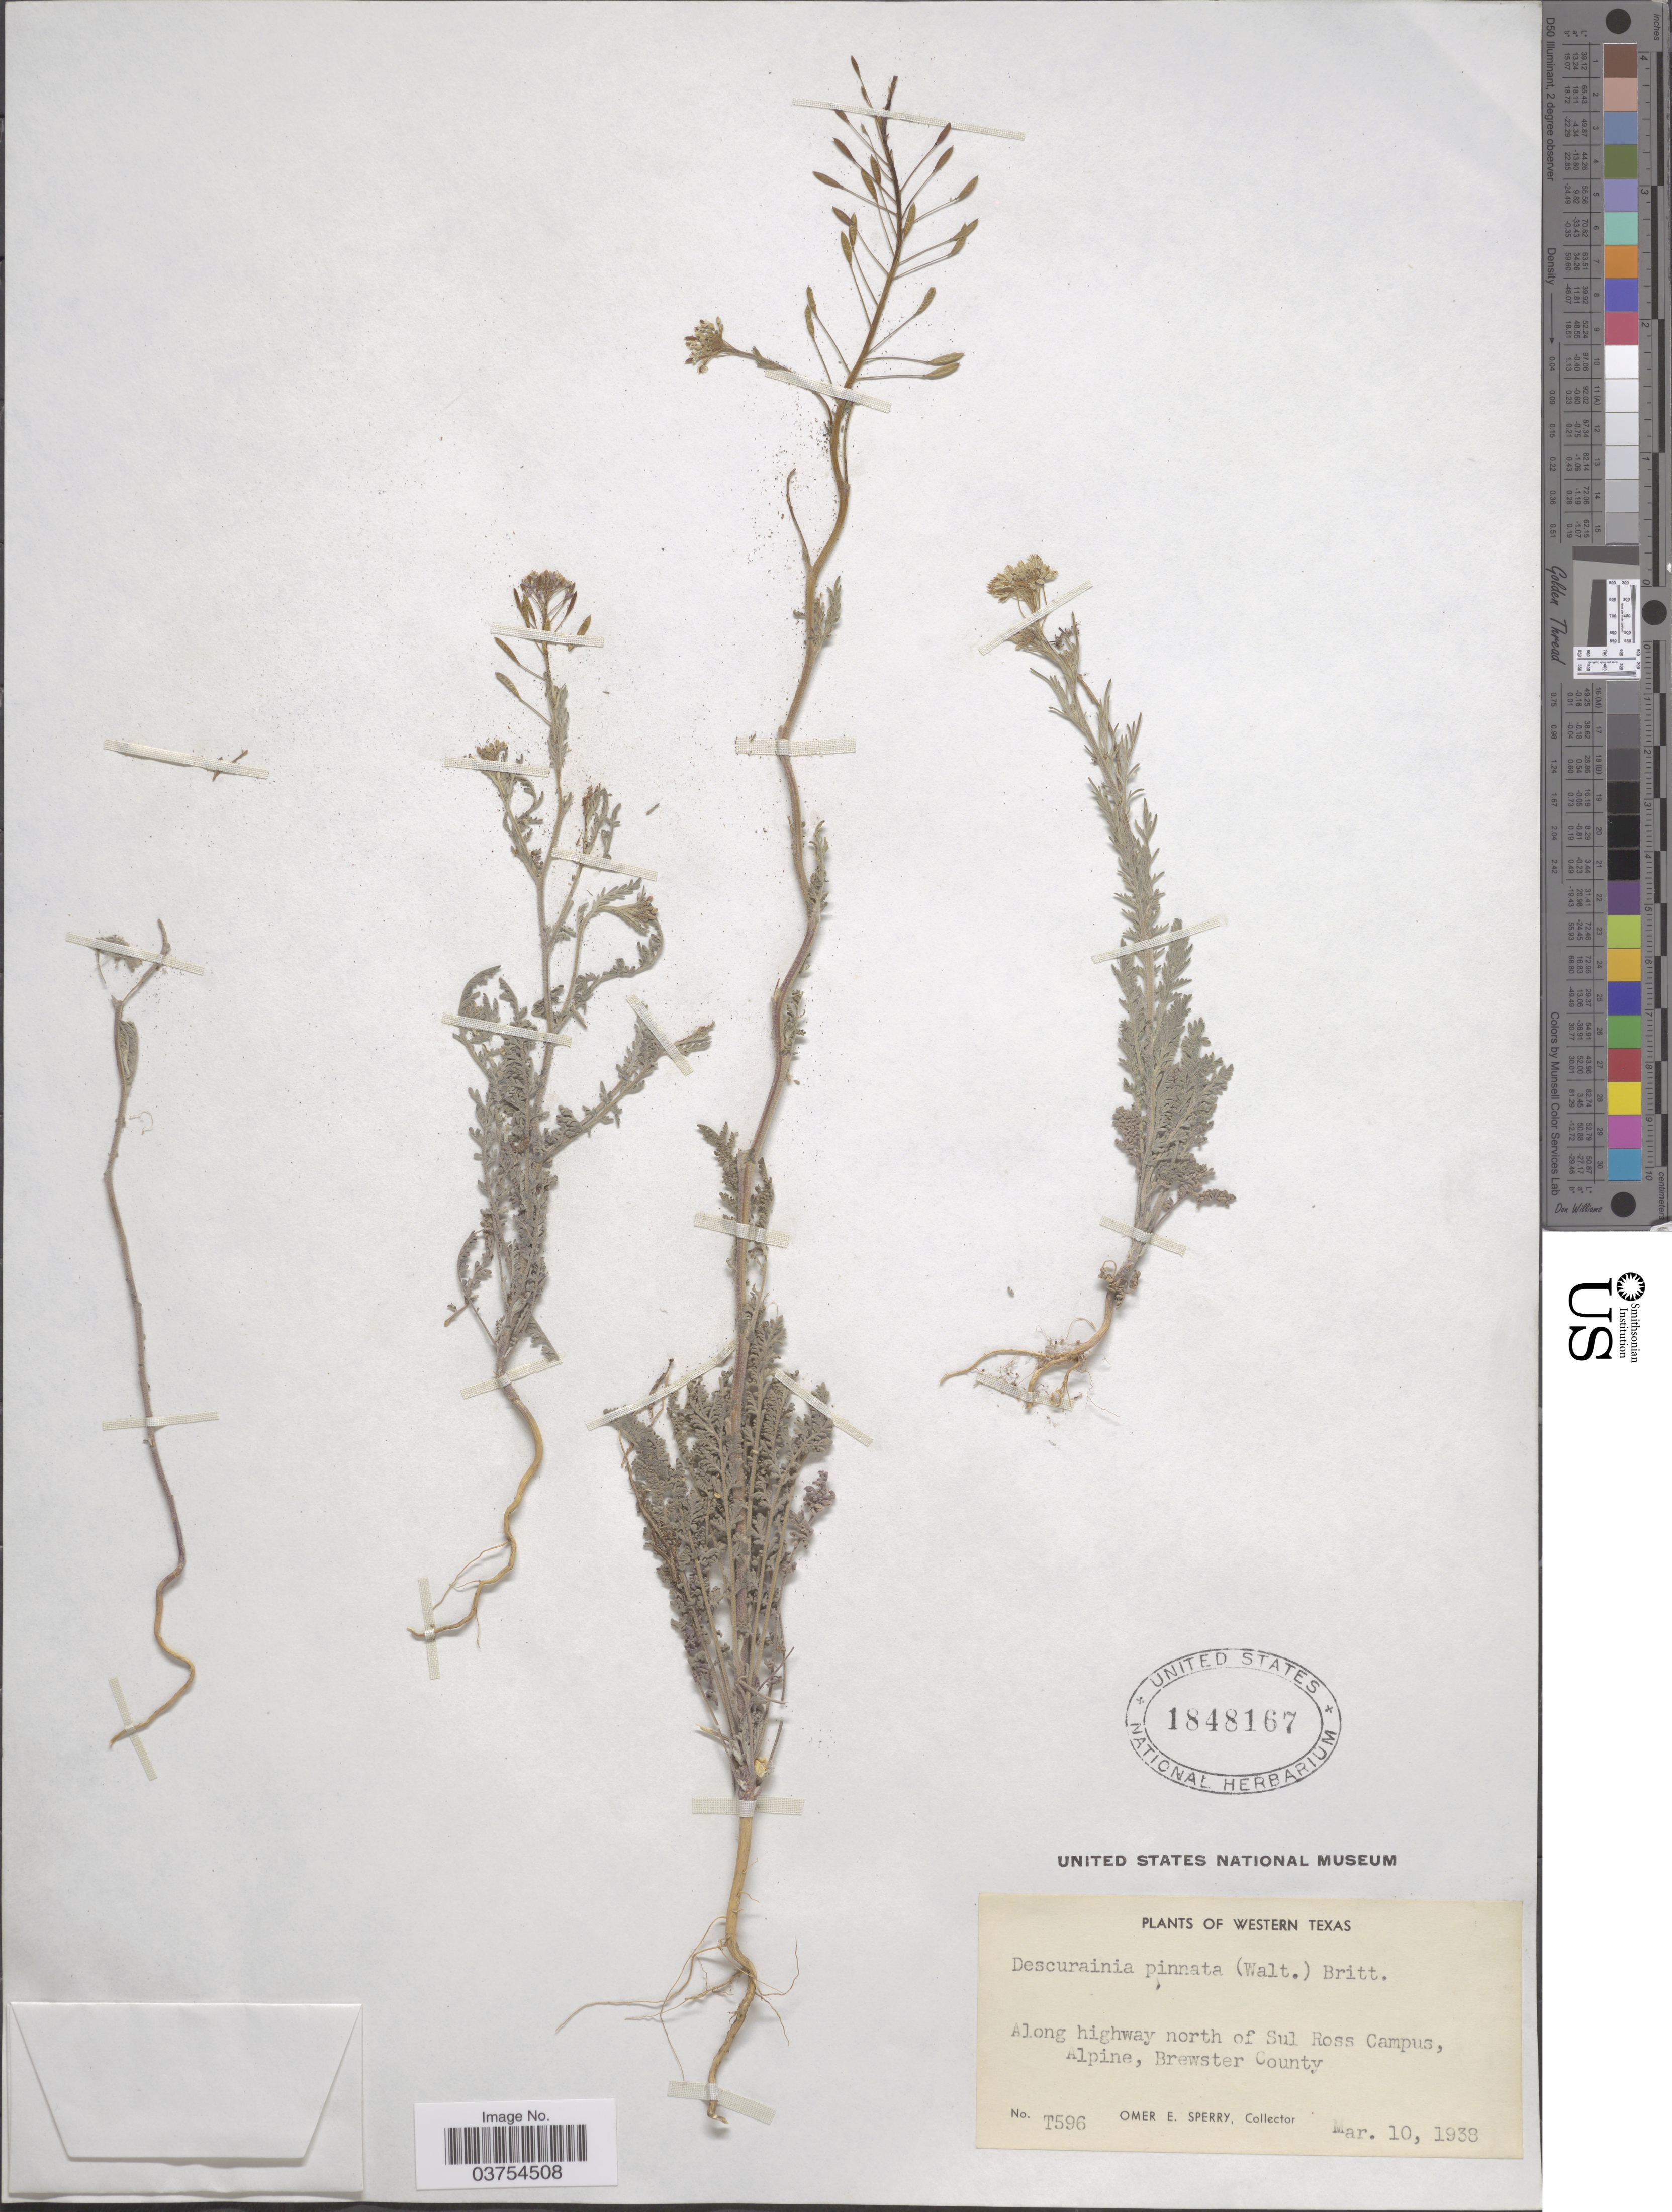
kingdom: Plantae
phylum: Tracheophyta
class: Magnoliopsida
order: Brassicales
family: Brassicaceae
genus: Descurainia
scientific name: Descurainia pinnata subsp. typica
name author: (C.A. Mey.) Detling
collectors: O. E. Sperry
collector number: T596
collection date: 1938-03-10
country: United States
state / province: Texas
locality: Western Texas. Along highway north of Sul Ross Campus, Alpine, Brewster County.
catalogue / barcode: US 1848167